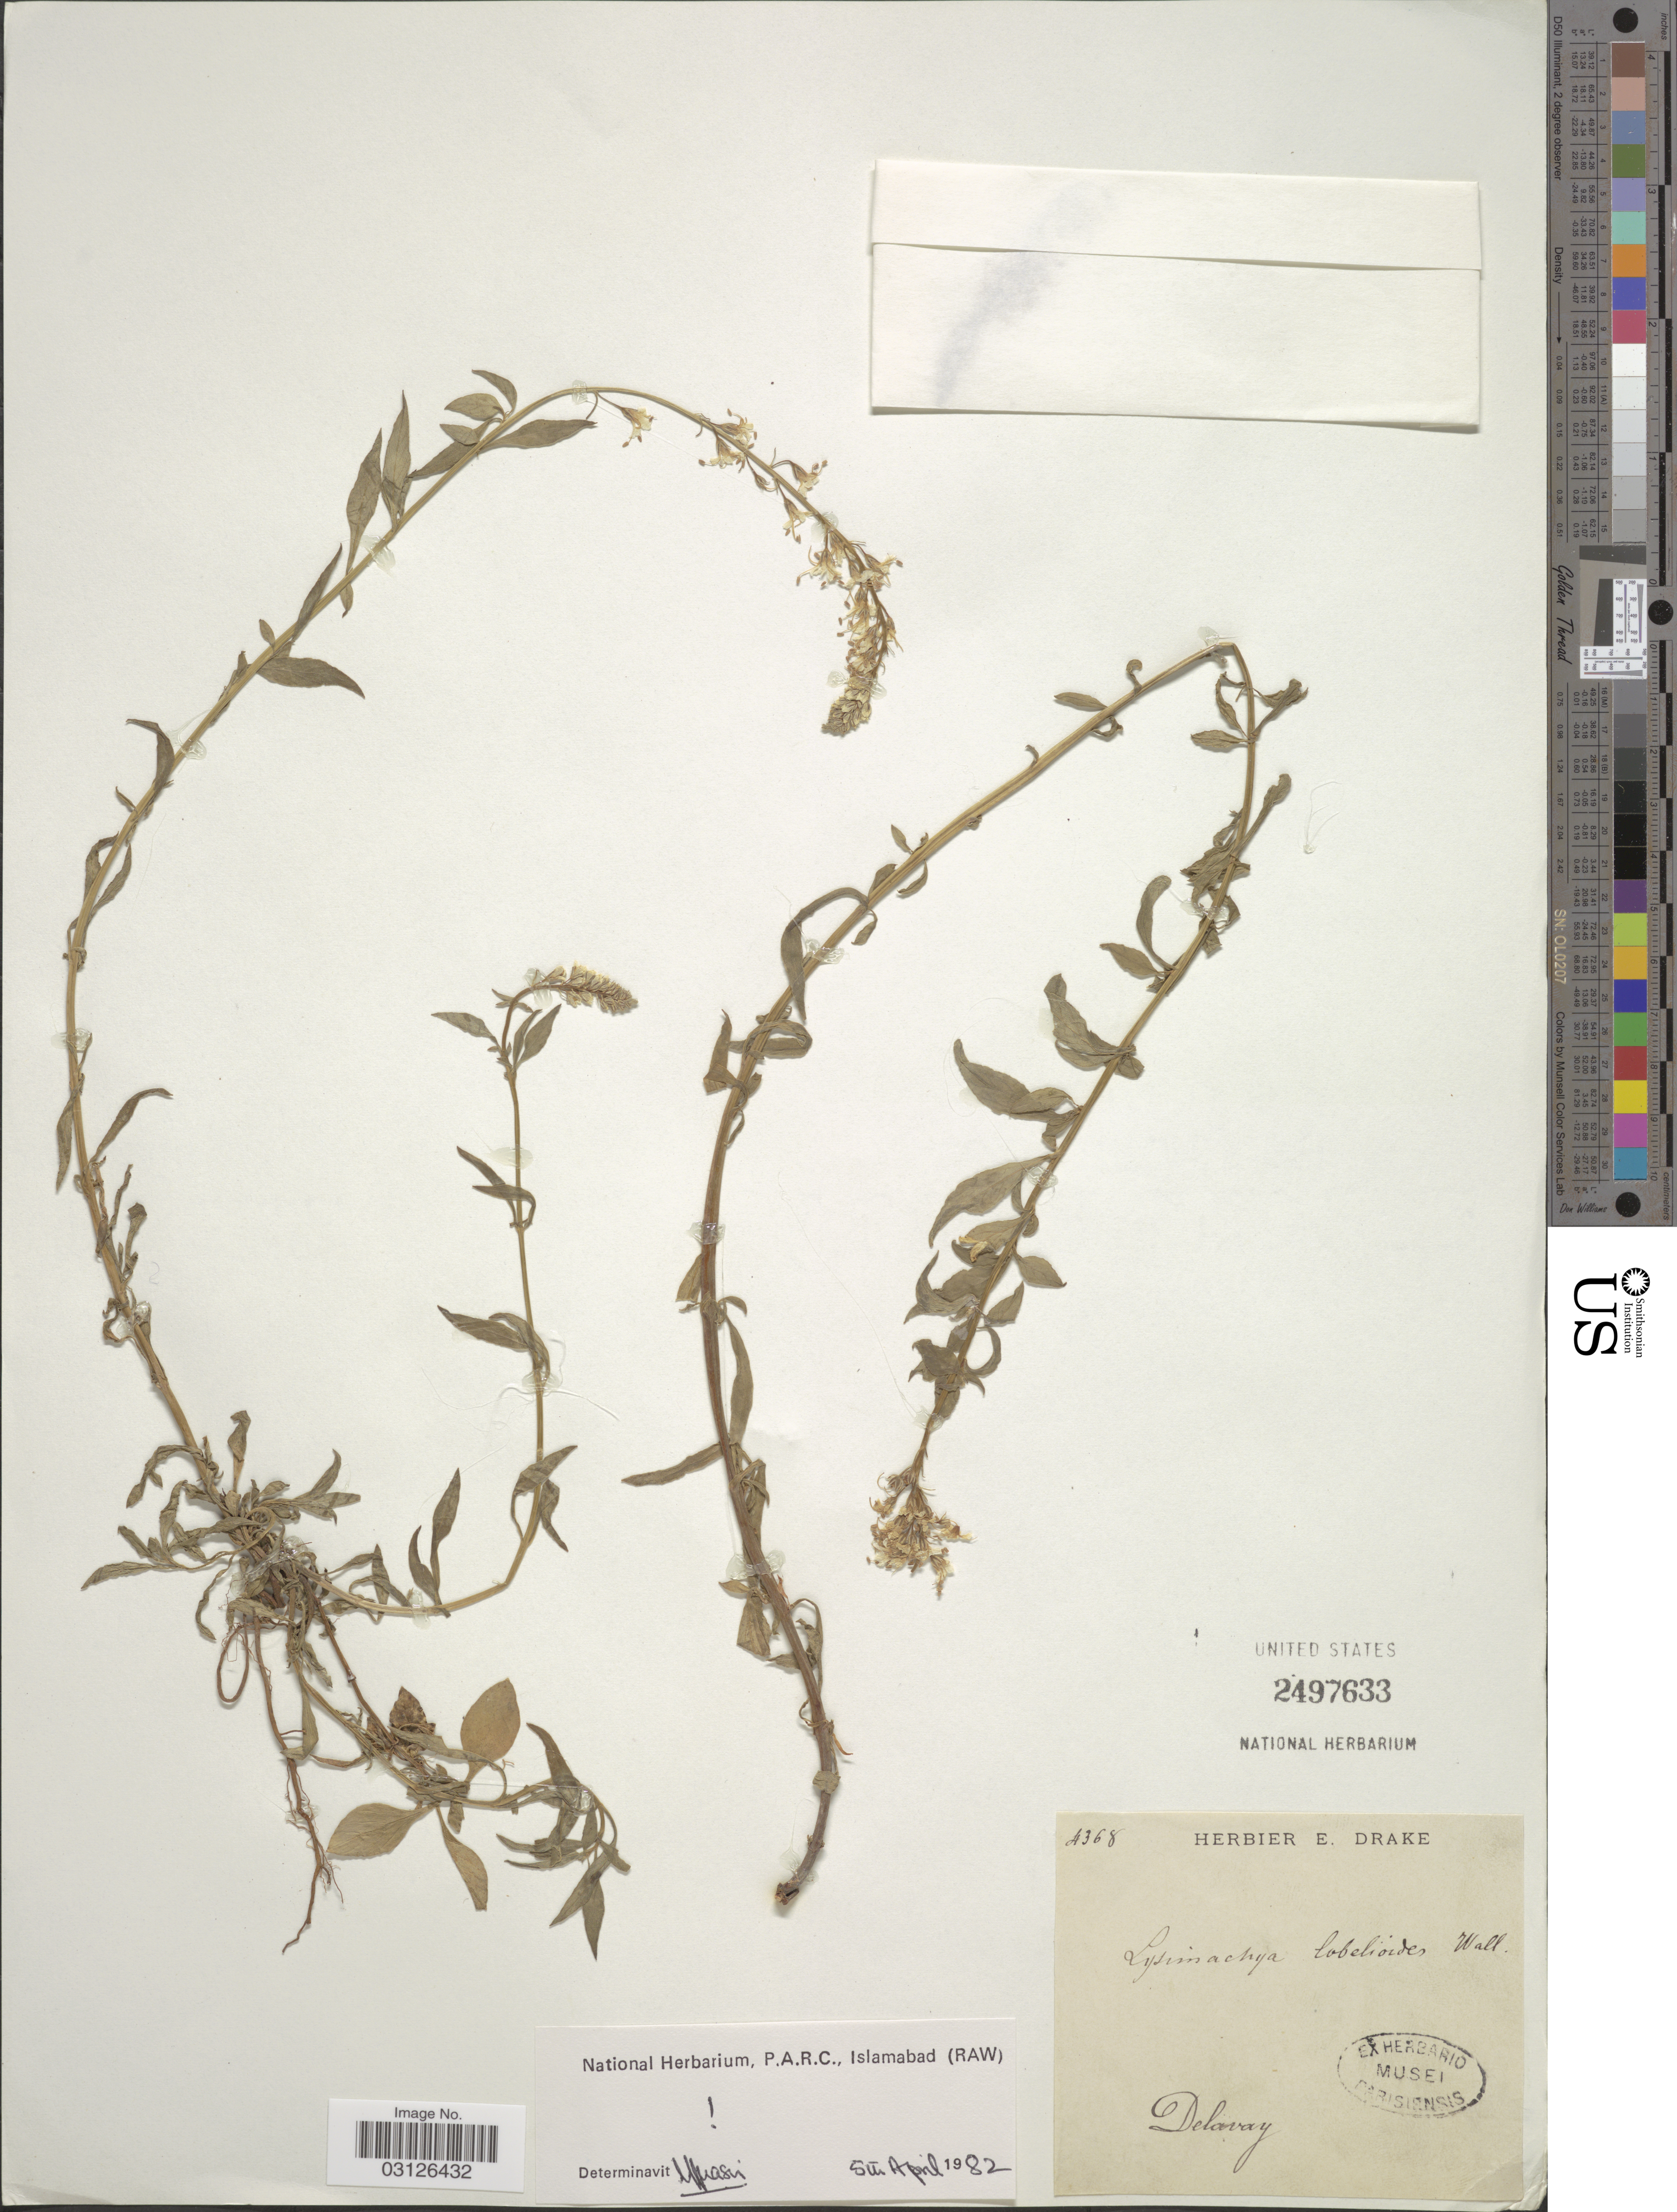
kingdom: Plantae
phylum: Tracheophyta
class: Magnoliopsida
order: Ericales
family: Primulaceae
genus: Lysimachia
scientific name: Lysimachia lobelioides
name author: Wall.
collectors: Delavay, --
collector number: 4368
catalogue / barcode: US 2497633